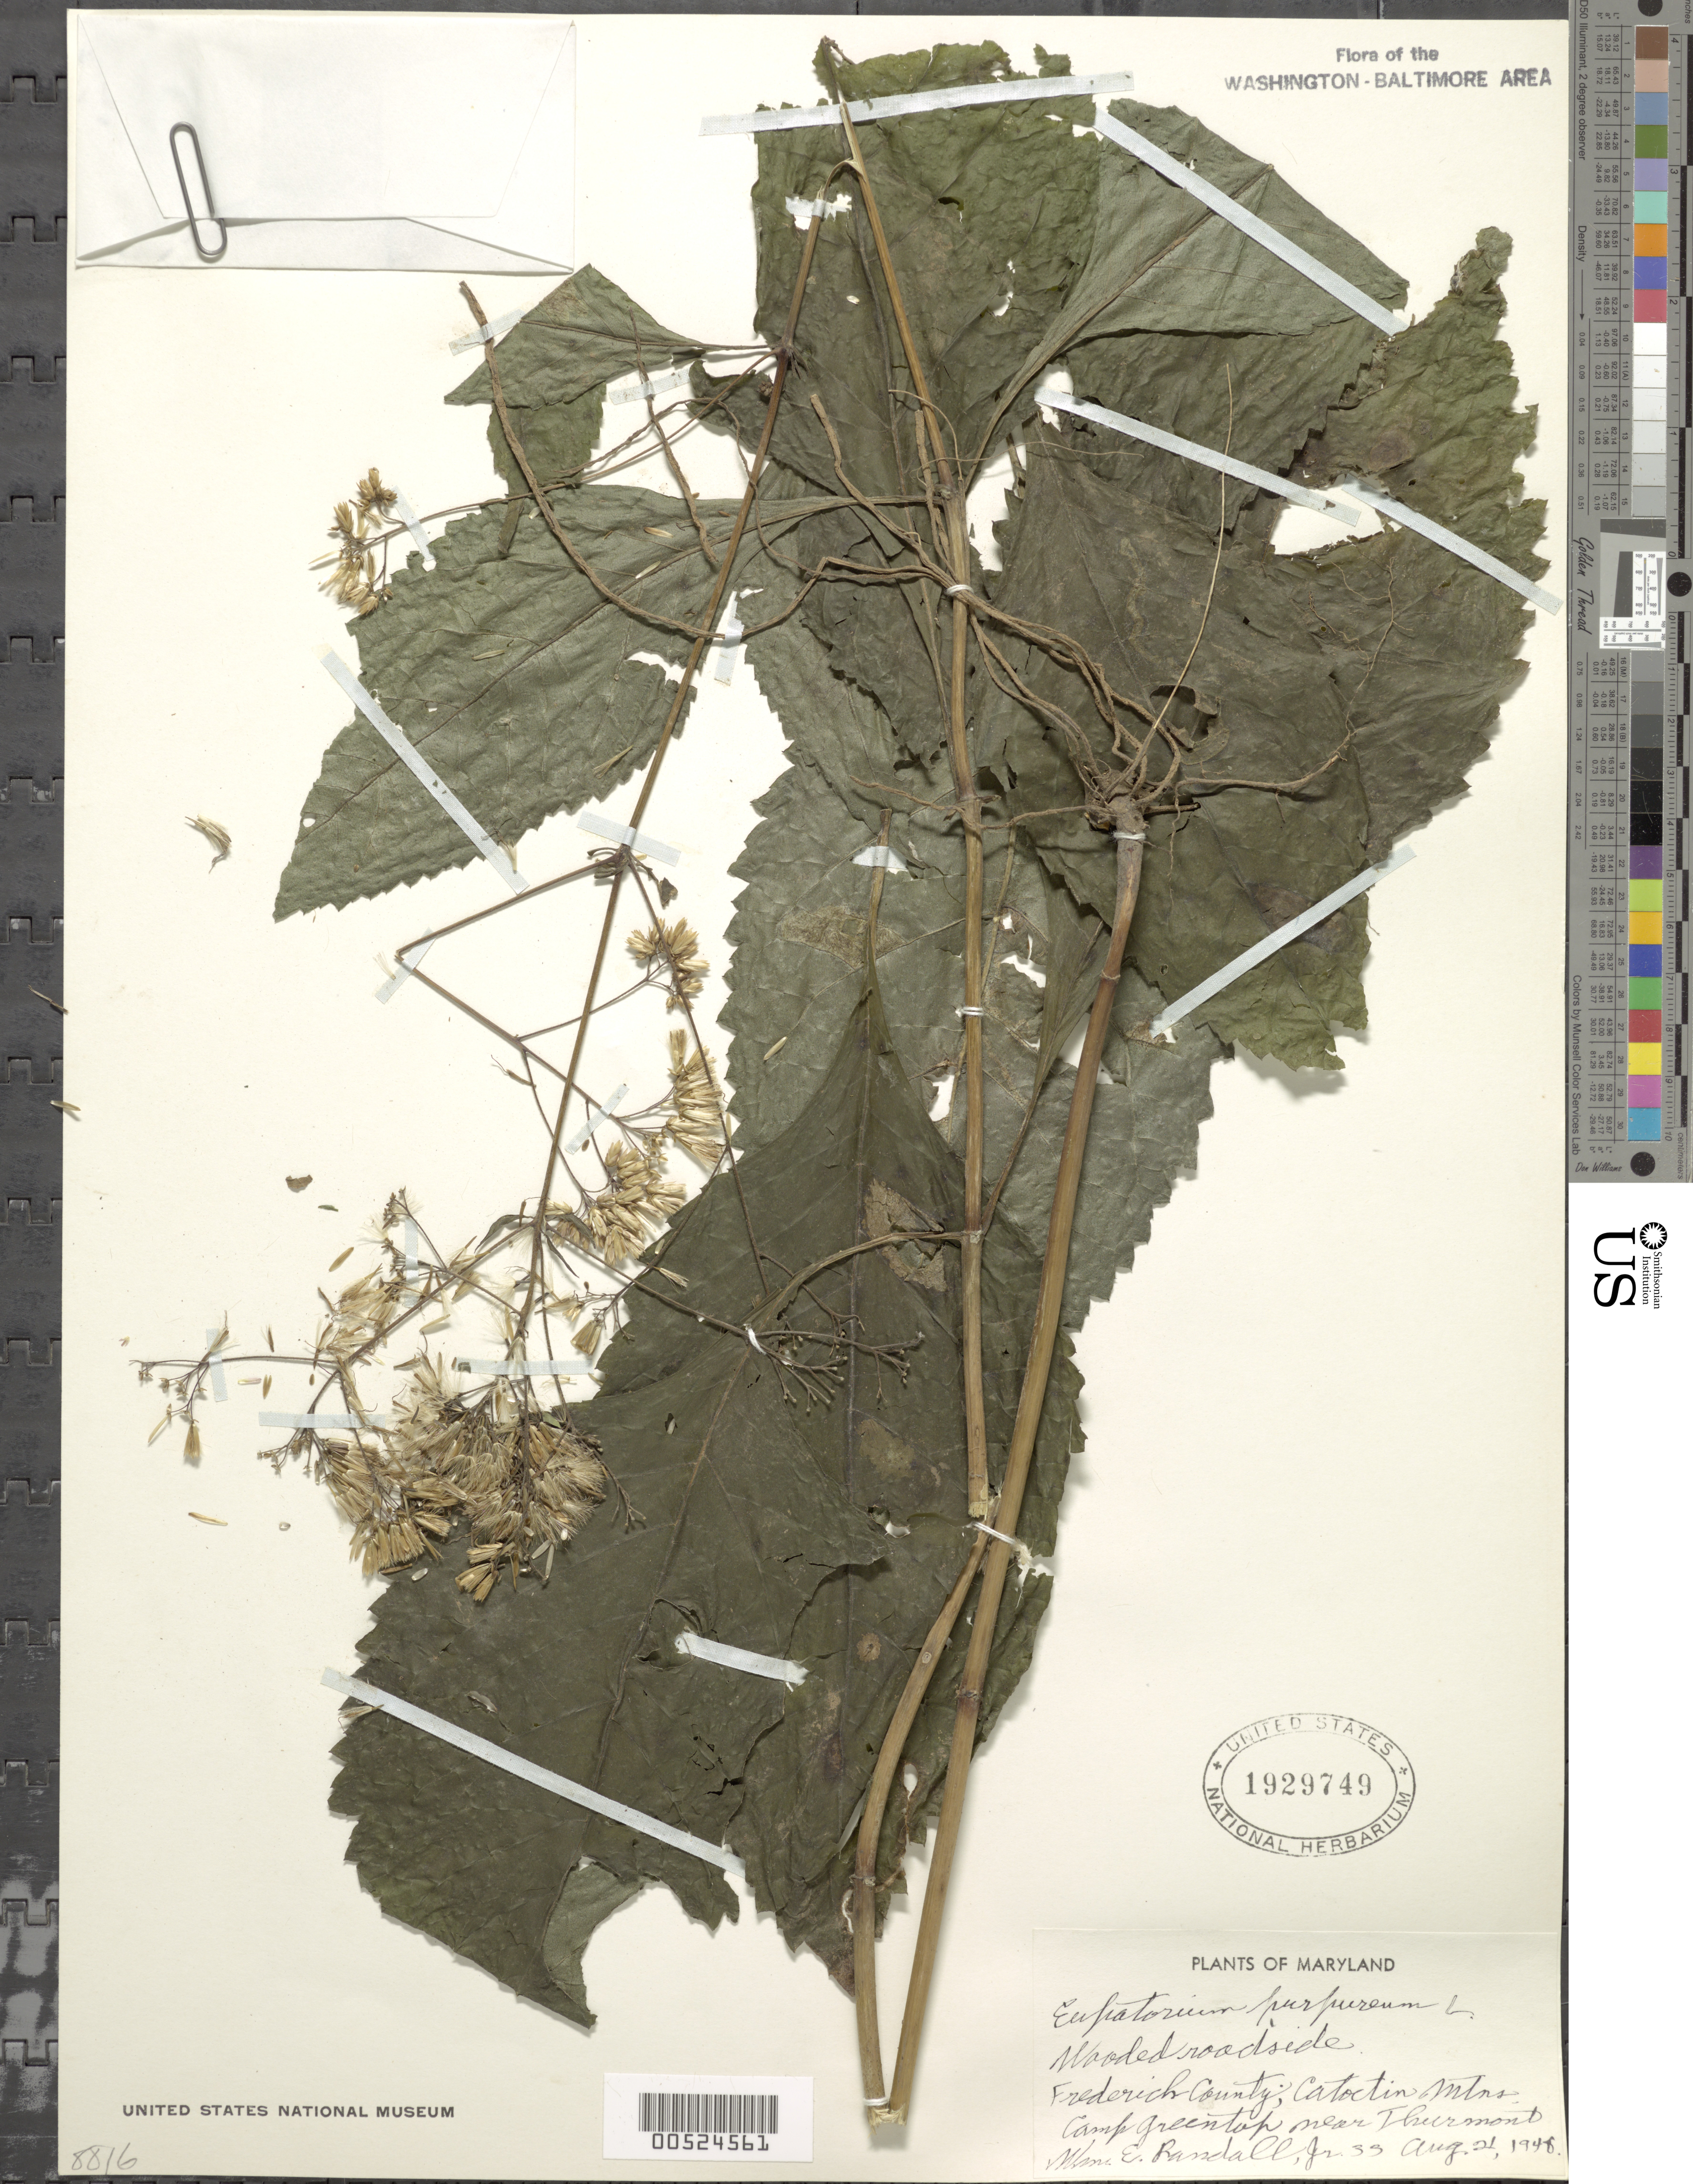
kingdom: Plantae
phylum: Tracheophyta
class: Magnoliopsida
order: Asterales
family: Asteraceae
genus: Eupatorium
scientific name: Eupatorium purpureum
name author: (L.) E.E. Lamont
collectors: W. Randall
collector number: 33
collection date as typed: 21 Aug 1948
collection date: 1948-08-21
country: United States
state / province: Maryland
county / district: Frederick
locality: Catoctin Mts., Camp Greentop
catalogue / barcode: US 1929749